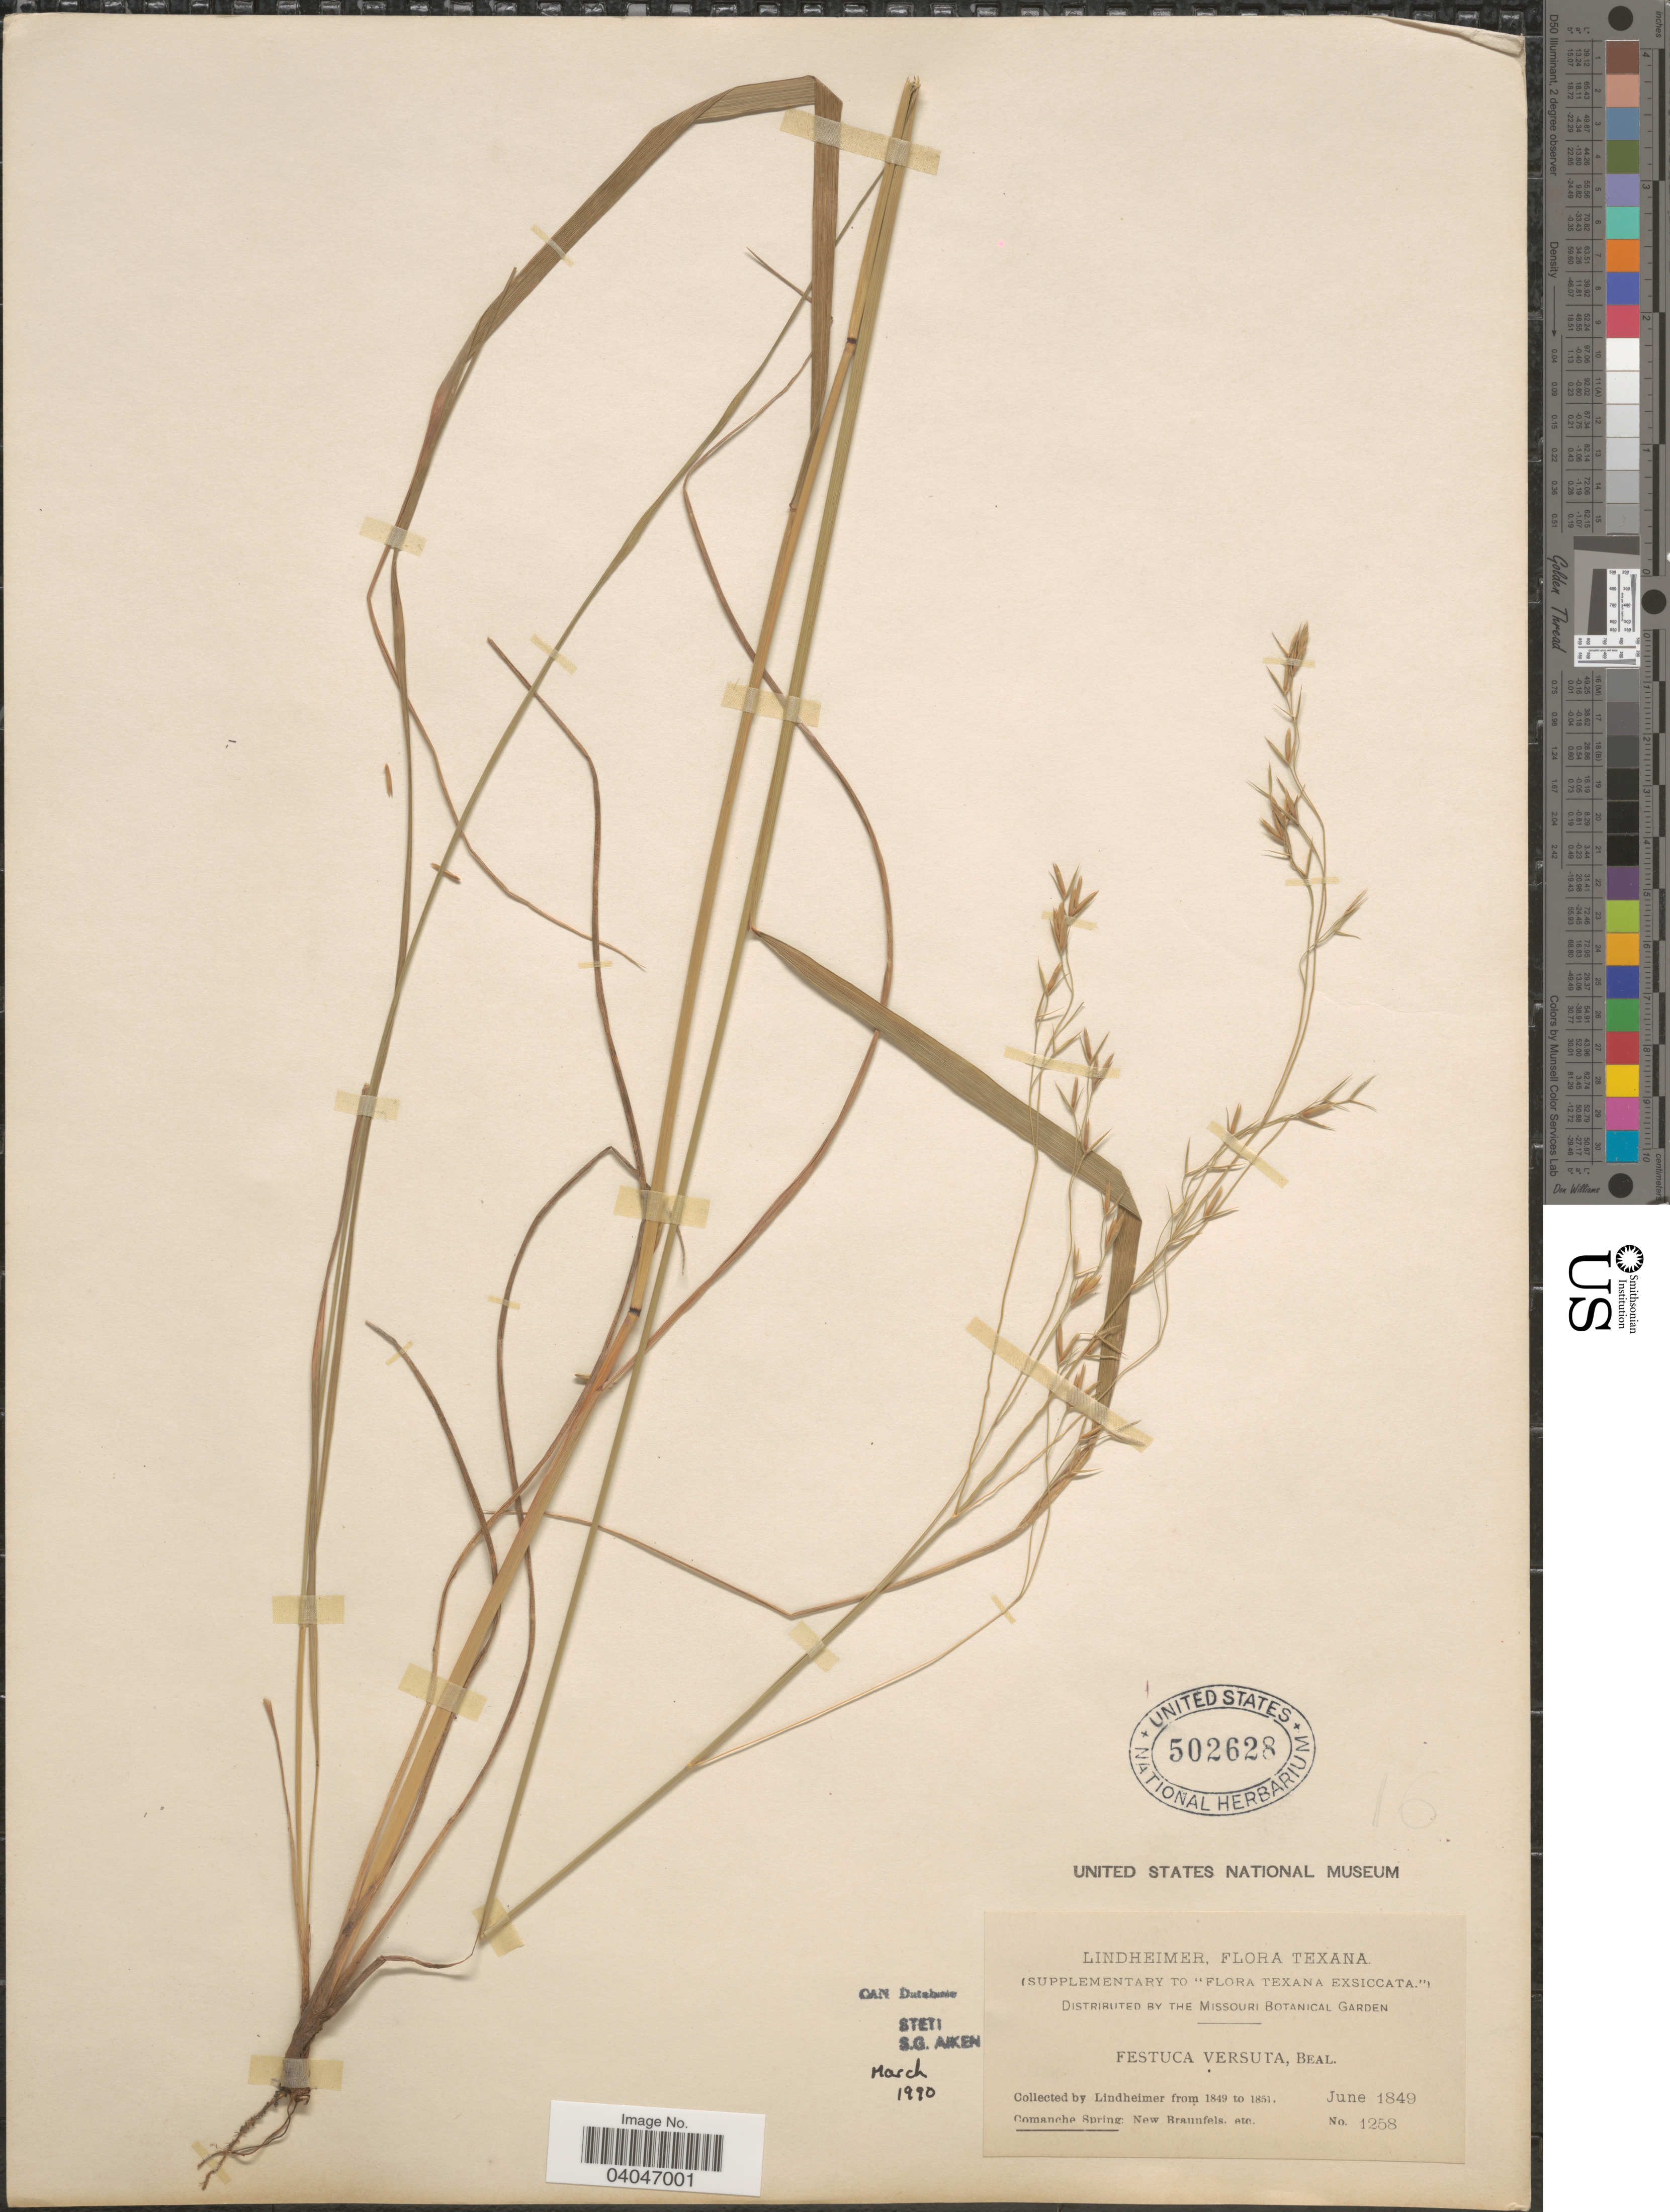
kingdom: Plantae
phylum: Tracheophyta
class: Liliopsida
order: Poales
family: Poaceae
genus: Festuca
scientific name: Festuca versuta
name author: W.J. Beal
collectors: -. Lindheimer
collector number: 1258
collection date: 1849-06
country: United States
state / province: Texas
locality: Texana. Comanche Spring. New Brannfels.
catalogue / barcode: US 502628